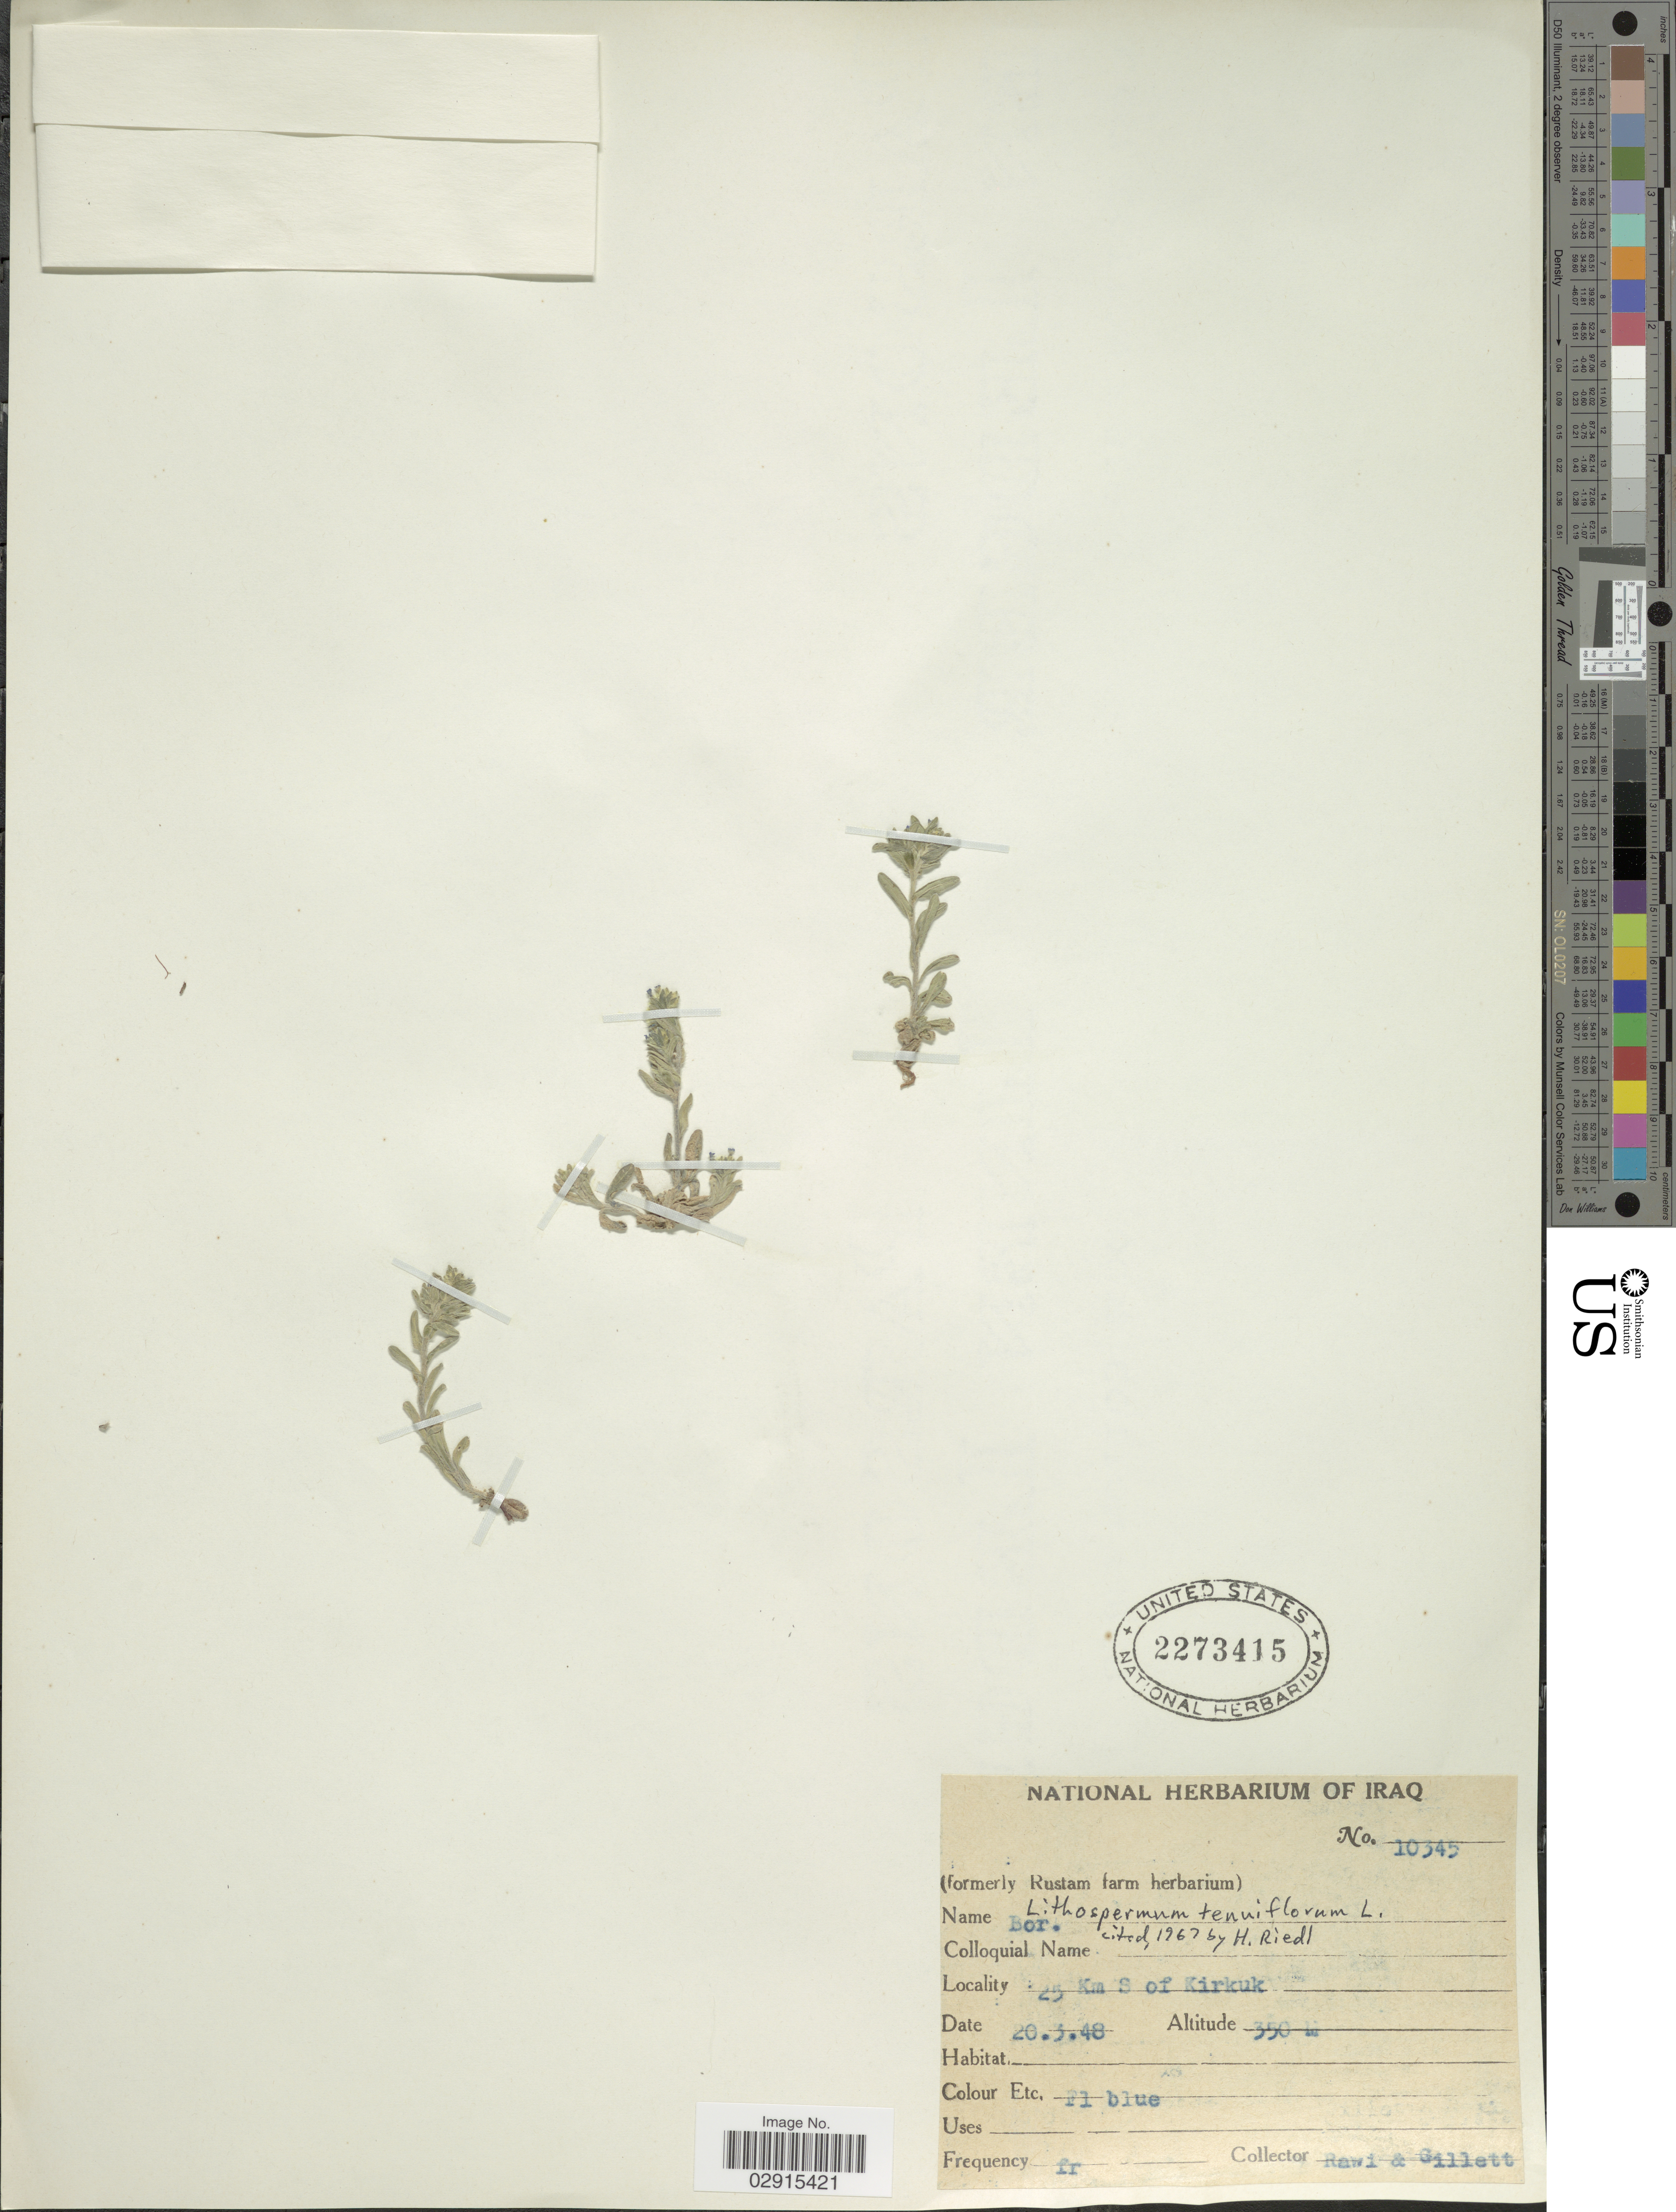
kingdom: Plantae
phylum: Tracheophyta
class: Magnoliopsida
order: Boraginales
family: Boraginaceae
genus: Lithospermum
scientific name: Lithospermum tenuiflorum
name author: L. f.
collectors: -. Rawi & Gillett, --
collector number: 10345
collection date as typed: Transcribed d/m/y: 20/3/48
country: Iraq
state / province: Kirkūk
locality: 25 km S of Kirkuk.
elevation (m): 350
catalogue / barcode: US 2273415